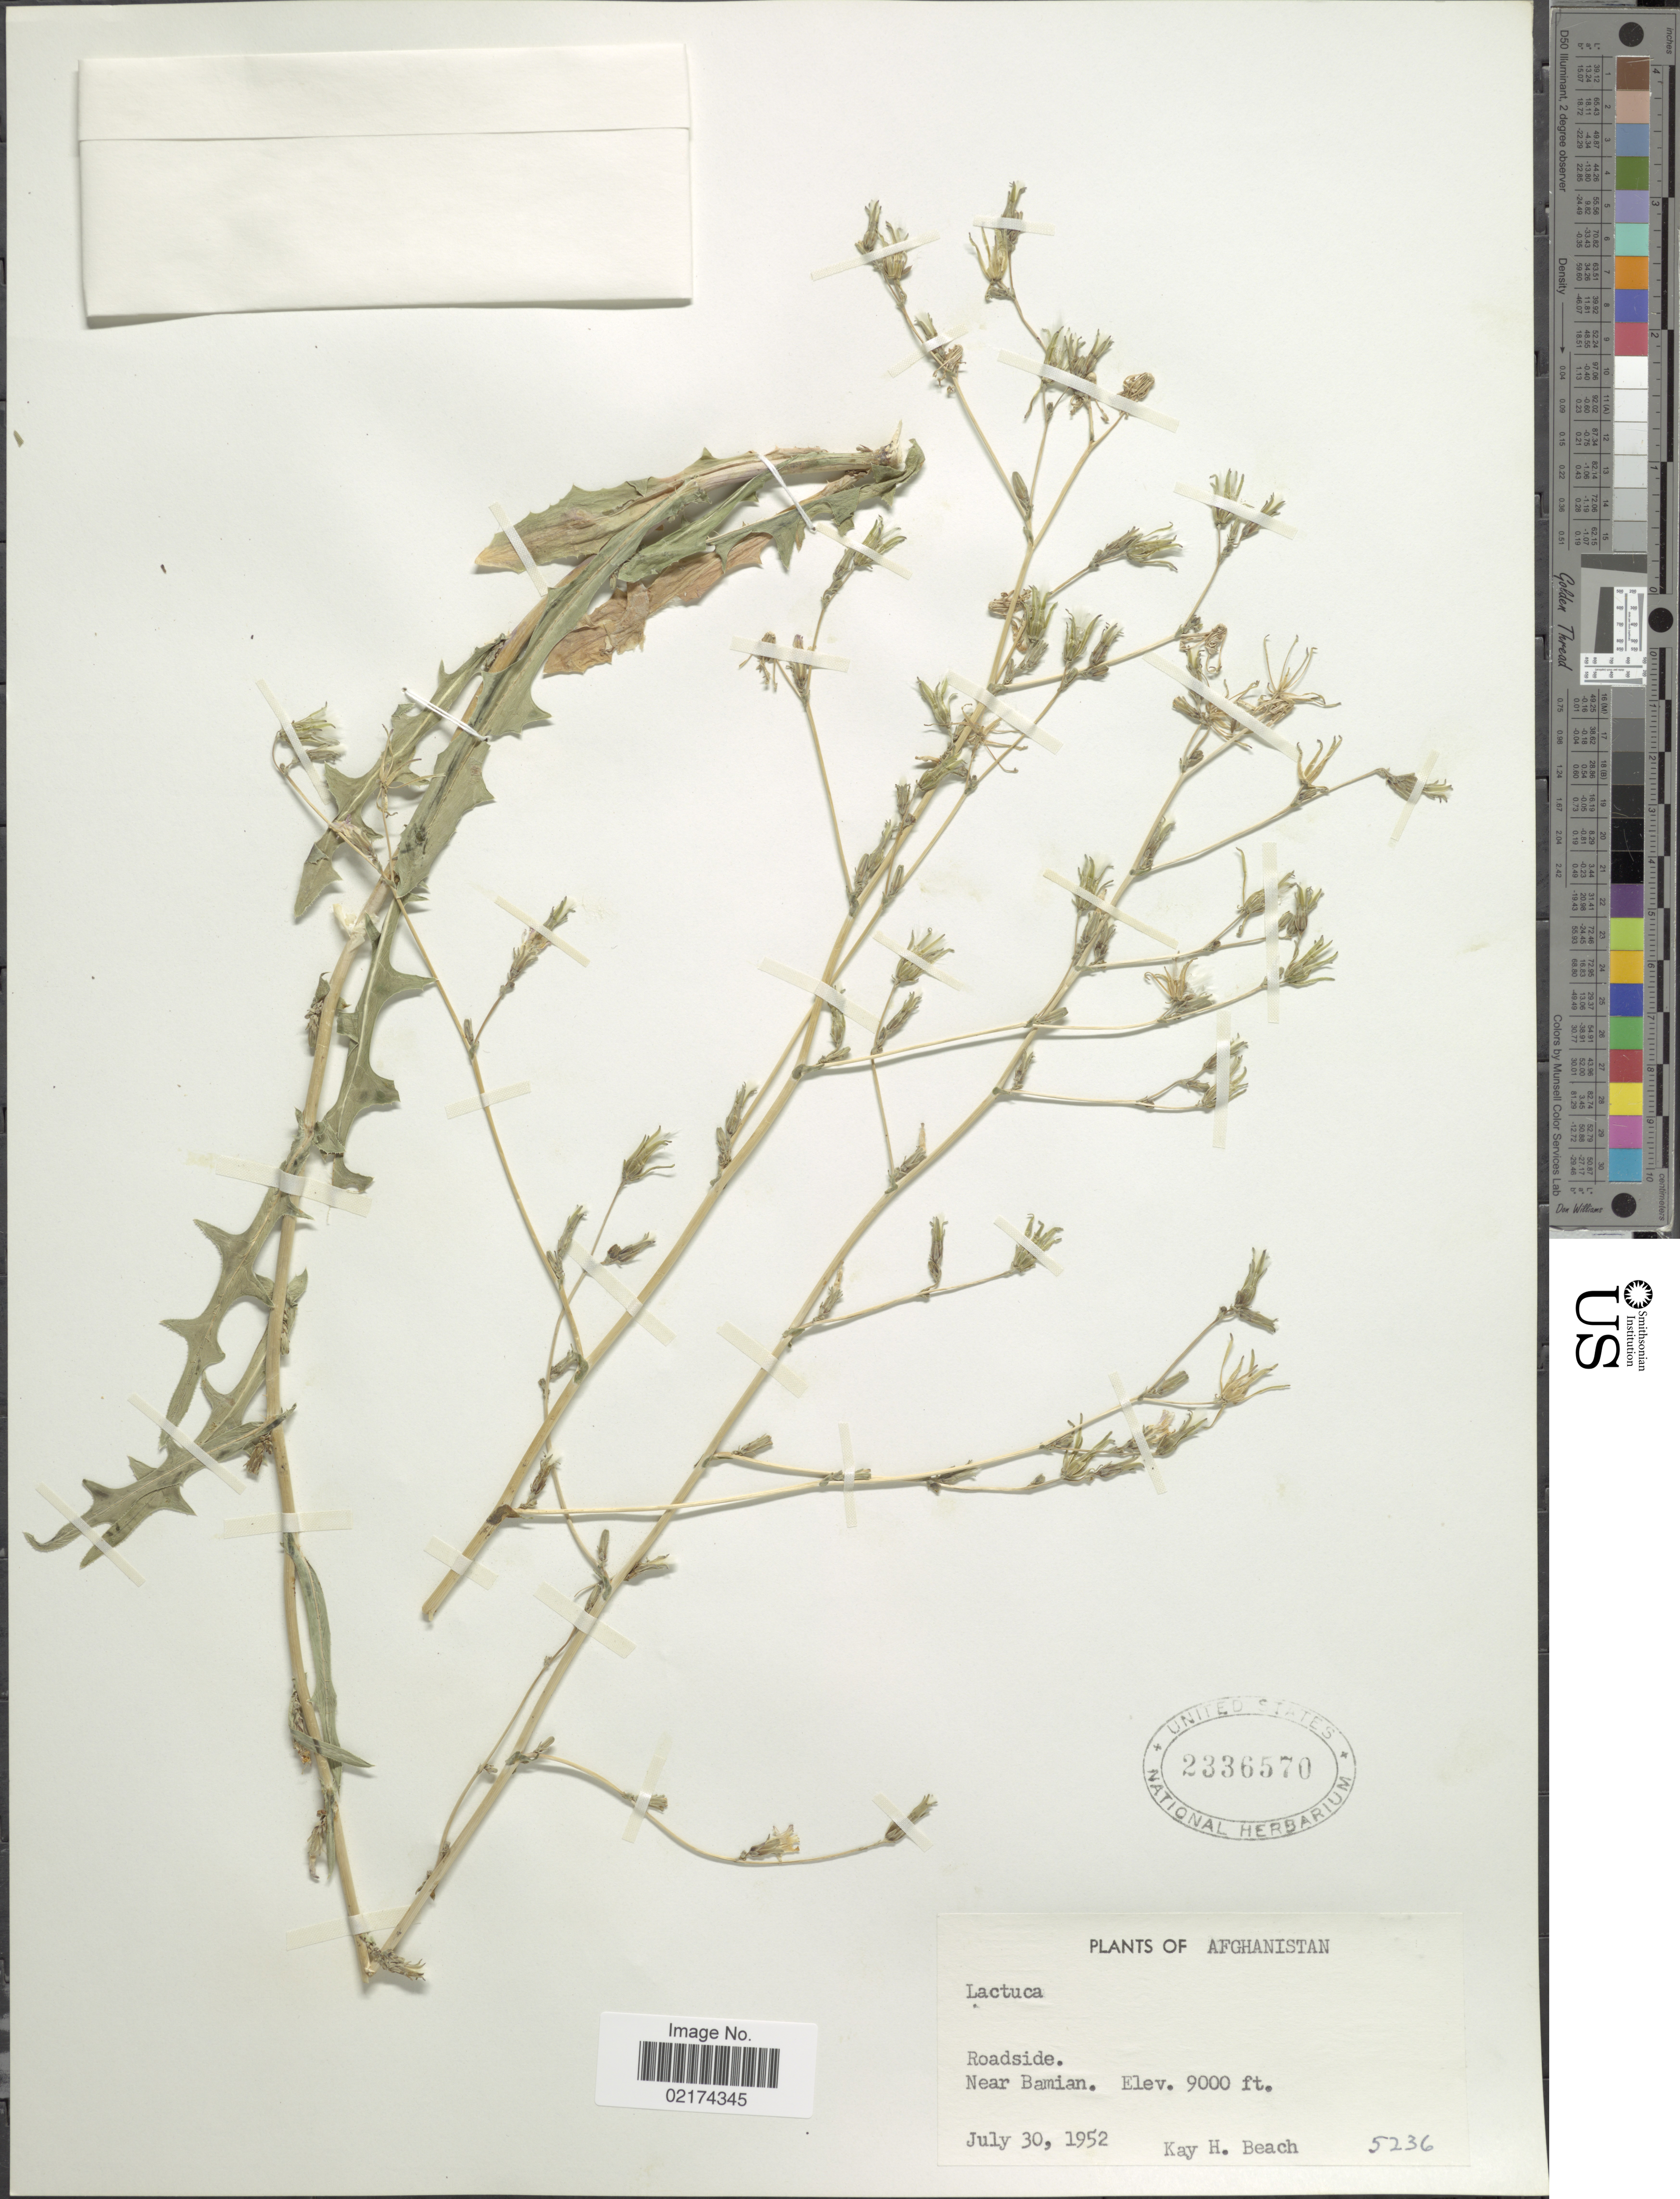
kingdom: Plantae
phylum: Tracheophyta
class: Magnoliopsida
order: Asterales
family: Asteraceae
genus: Lactuca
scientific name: Lactuca sp.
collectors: K. H. Beach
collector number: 5236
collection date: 1952-07-30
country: Afghanistan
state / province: Bamian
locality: Near Bamian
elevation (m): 2743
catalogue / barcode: US 2336570